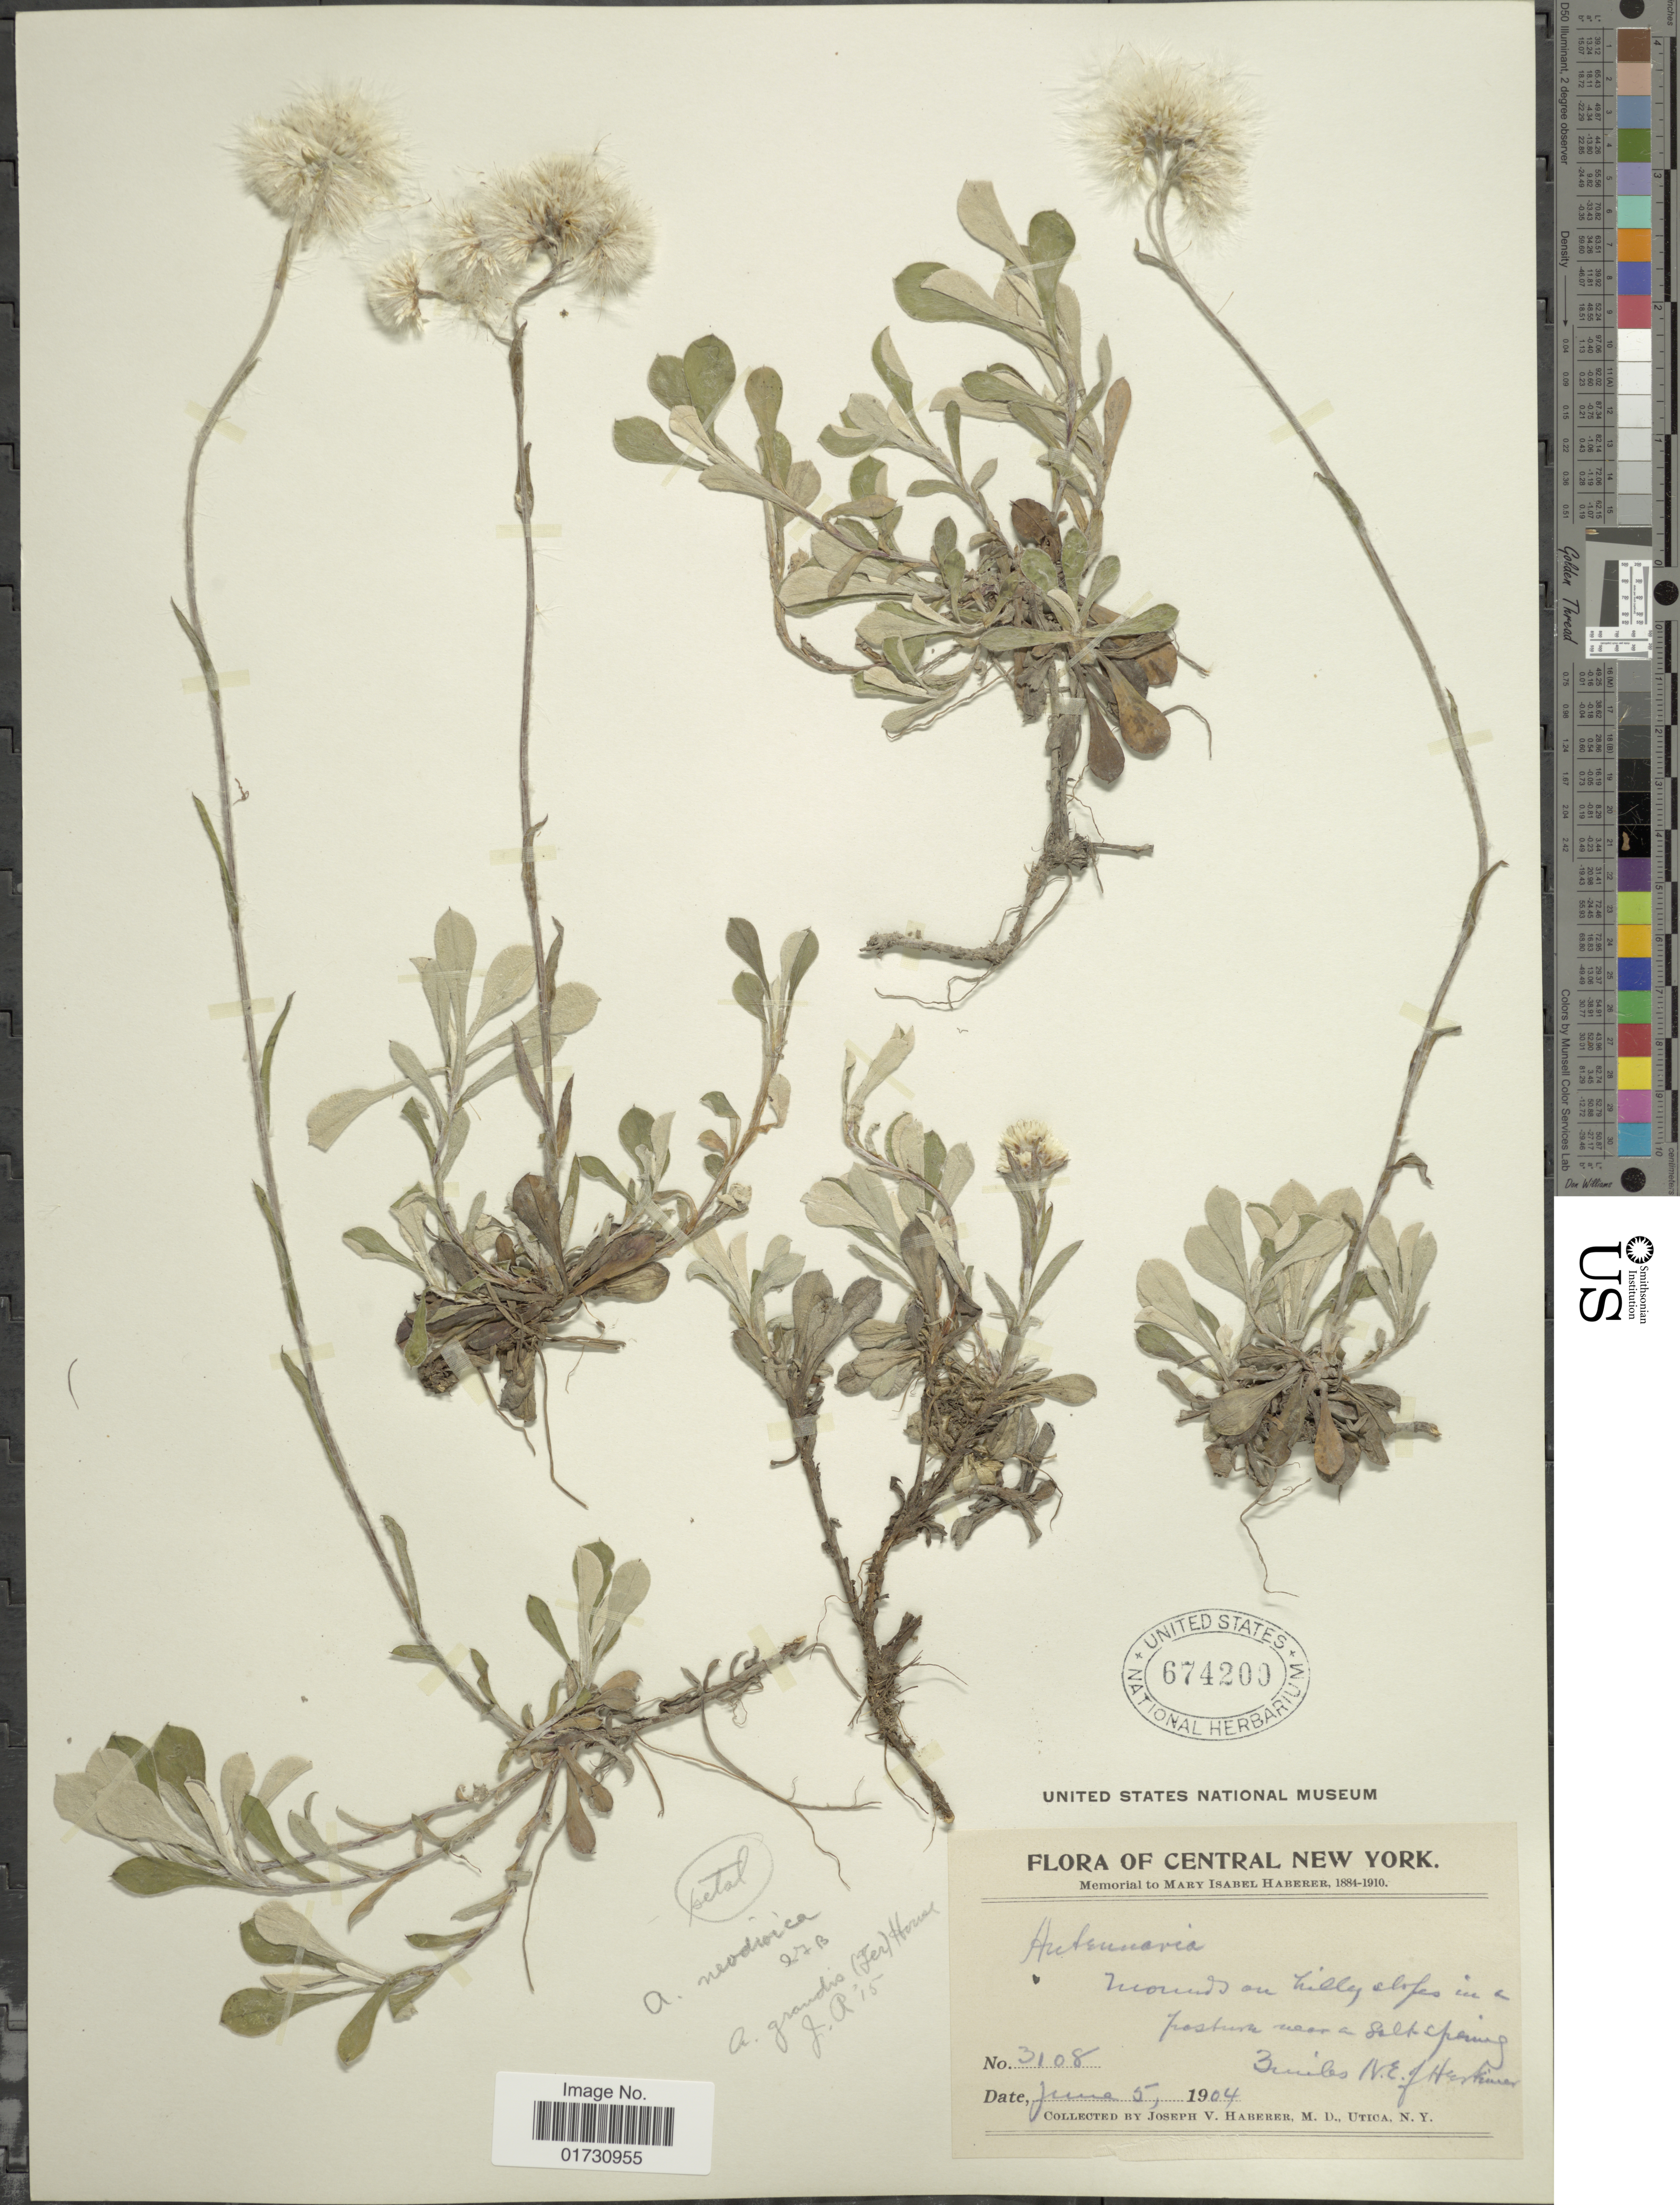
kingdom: Plantae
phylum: Tracheophyta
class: Magnoliopsida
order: Asterales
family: Asteraceae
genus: Antennaria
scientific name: Antennaria grandis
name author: (Fernald) House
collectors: J. V. Haberer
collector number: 3108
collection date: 1904-06-05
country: United States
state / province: New York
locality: Central New York, Pasture near Salt Springs, Uineibo N. E. of Herkimer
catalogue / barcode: US 674200